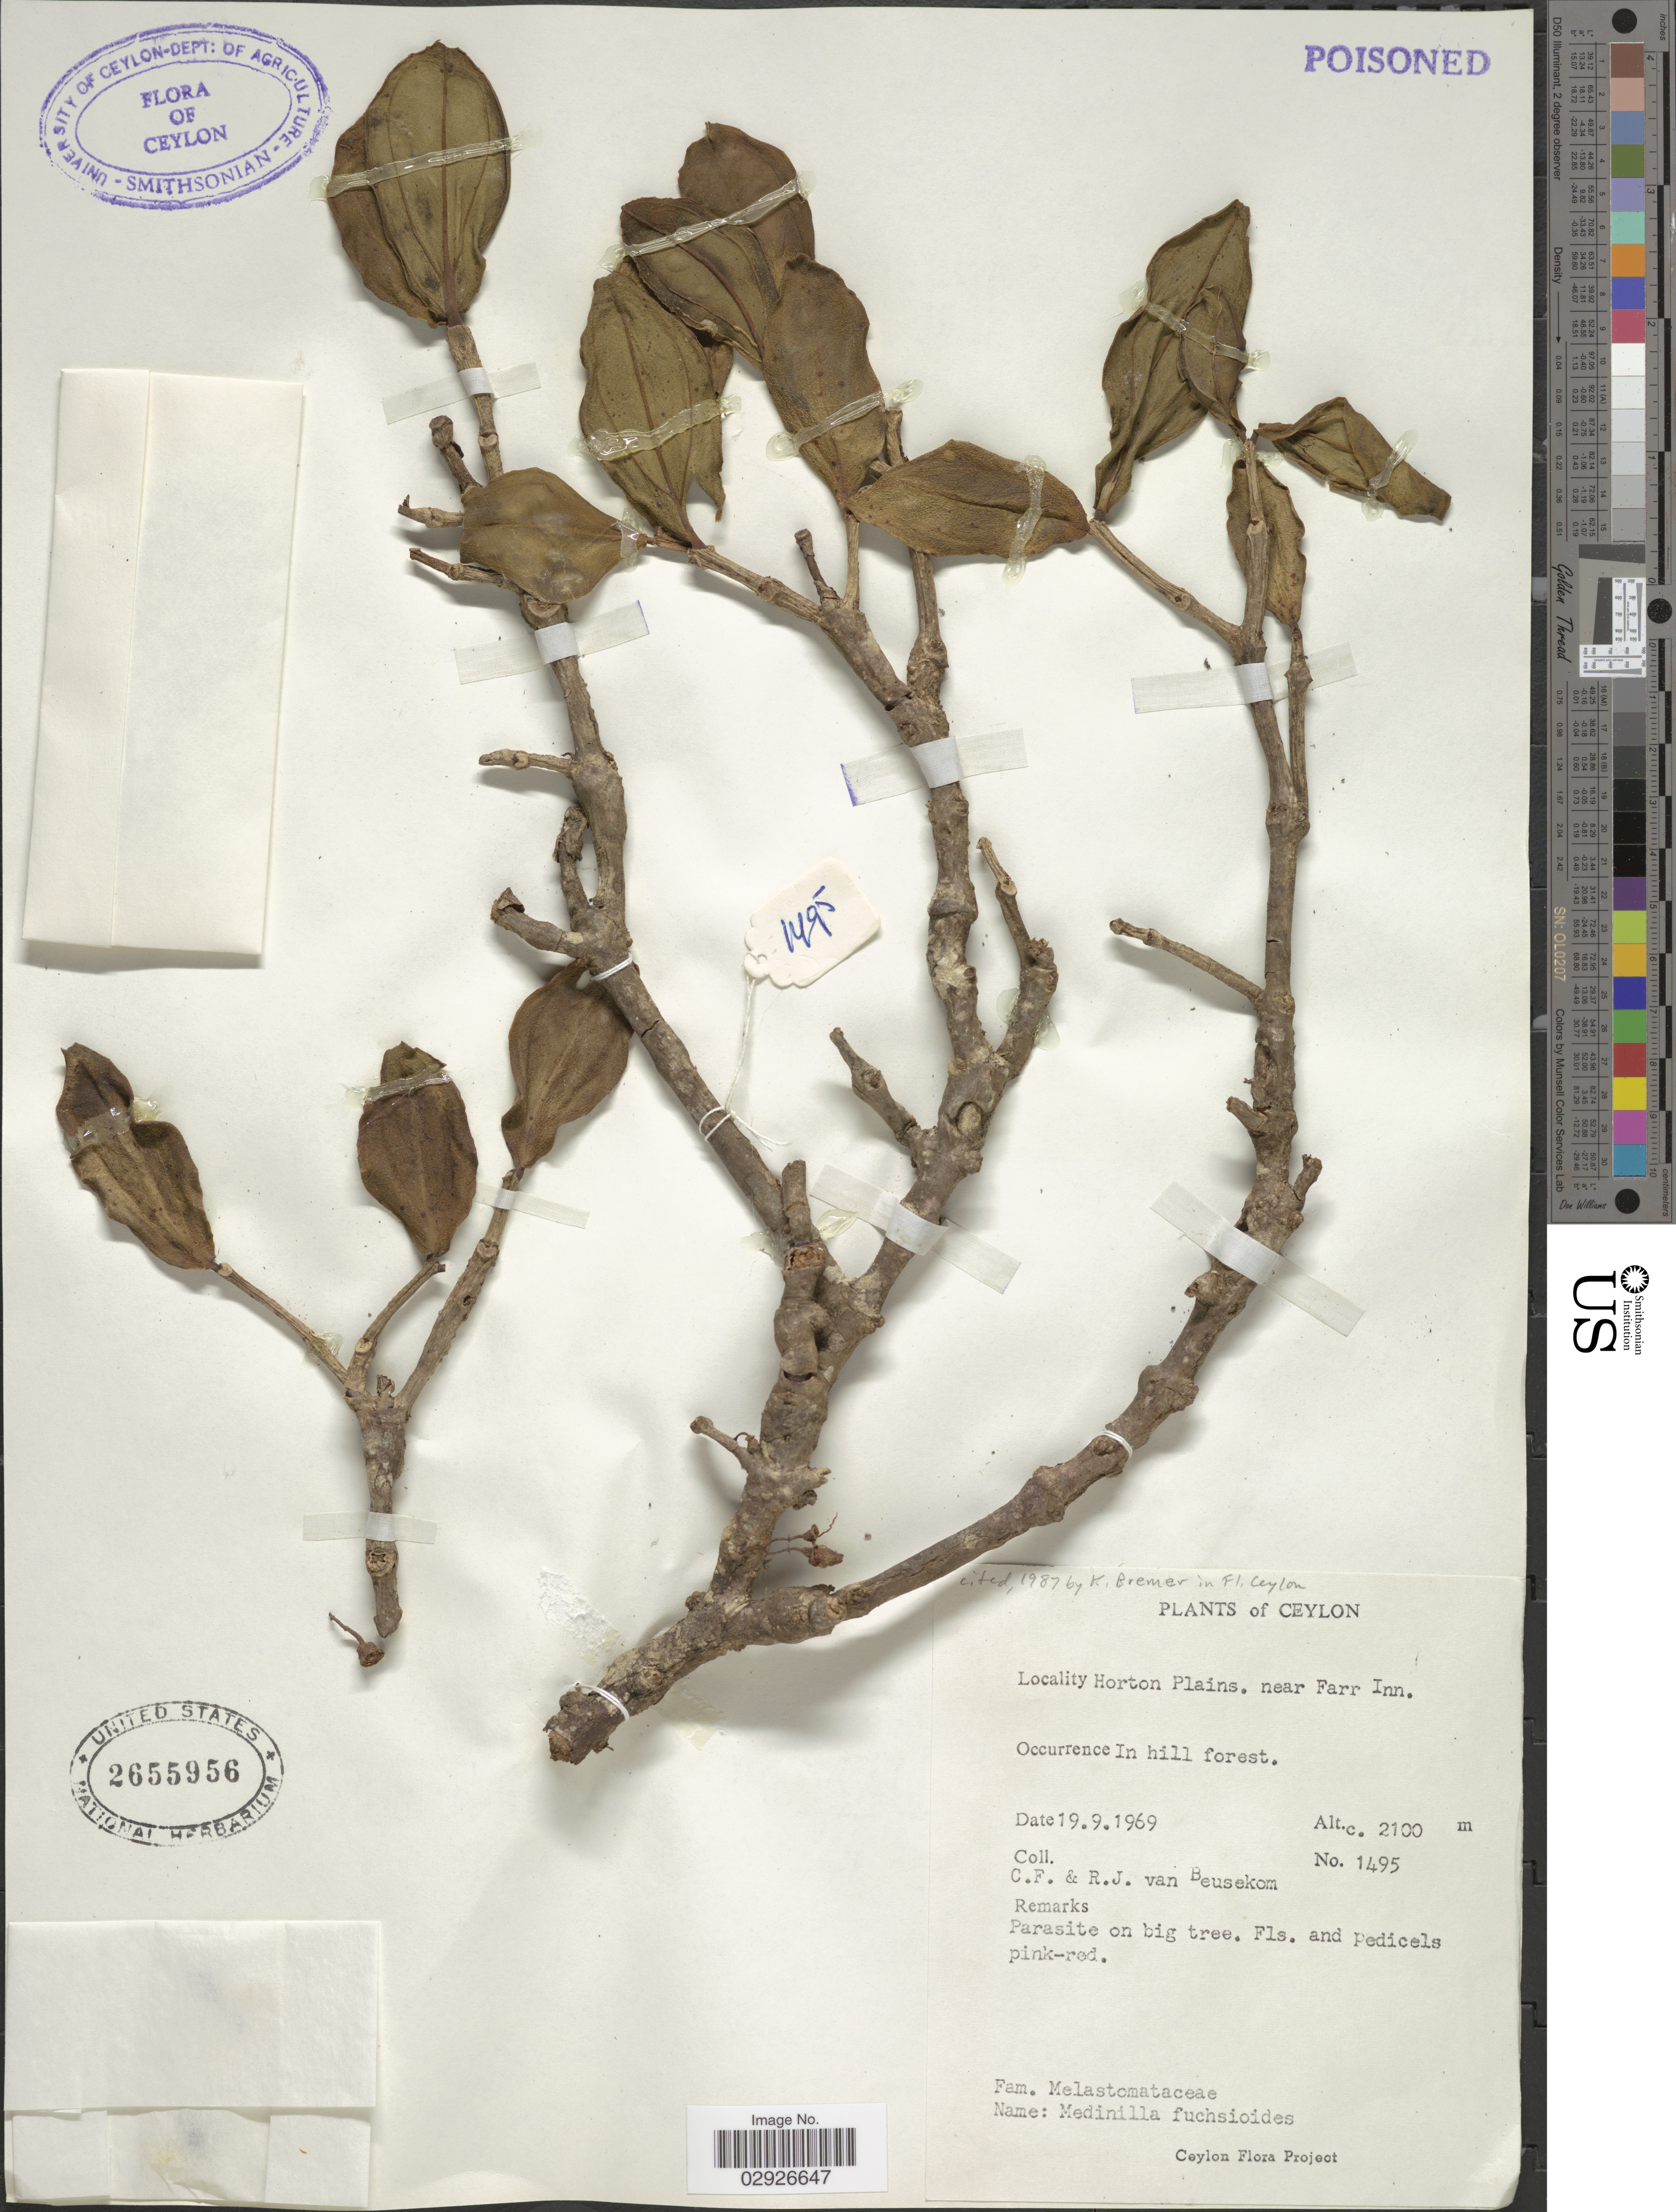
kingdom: Plantae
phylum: Tracheophyta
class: Magnoliopsida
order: Myrtales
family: Melastomataceae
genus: Medinilla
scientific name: Medinilla fuchsioides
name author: Gard.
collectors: C. F. Beusekom & R. Van Beusekom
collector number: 1495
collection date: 1969-09-19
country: Sri Lanka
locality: Ceylon. Horton Plains. near Farr Inn.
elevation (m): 2100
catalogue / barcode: US 2655956